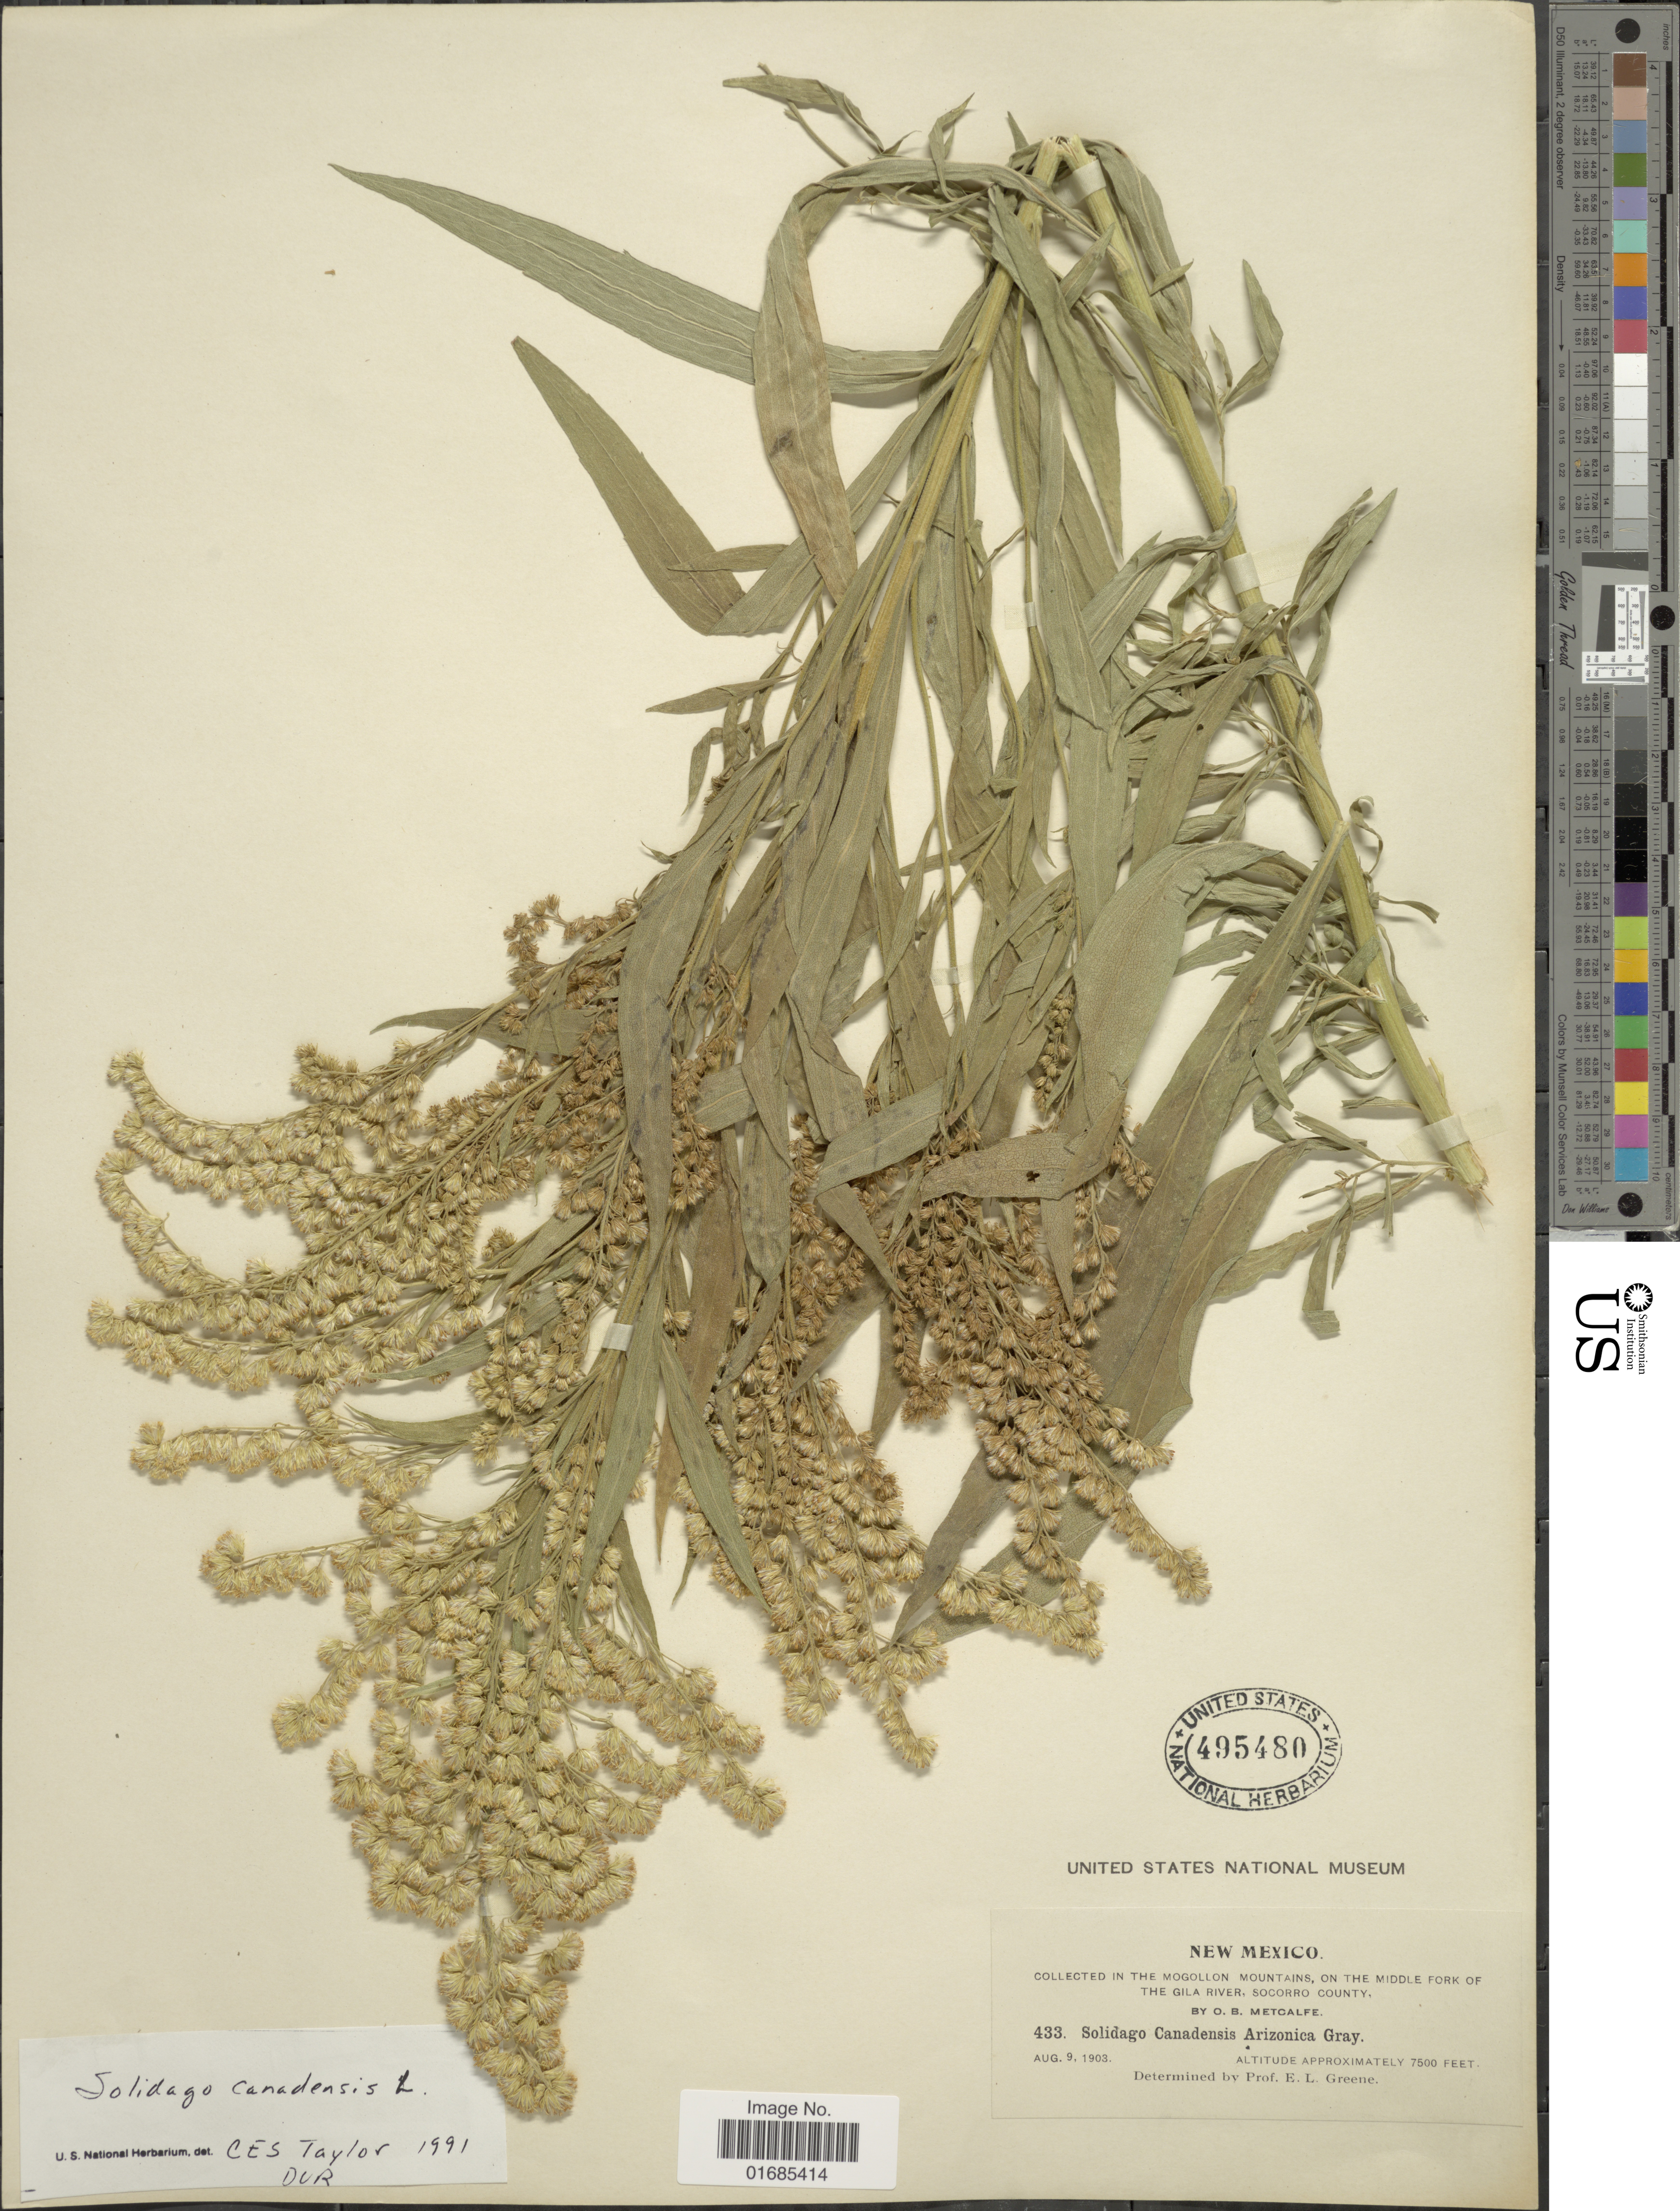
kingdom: Plantae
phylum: Tracheophyta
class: Magnoliopsida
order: Asterales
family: Asteraceae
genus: Solidago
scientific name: Solidago canadensis var. salebrosa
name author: (Piper) M.E. Jones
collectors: O. B. Metcalfe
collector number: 433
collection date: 1903-08-09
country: United States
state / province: New Mexico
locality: Mogollon Mountains, on the middle Fork of the Gila River, Socorro County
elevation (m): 2286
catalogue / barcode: US 495480